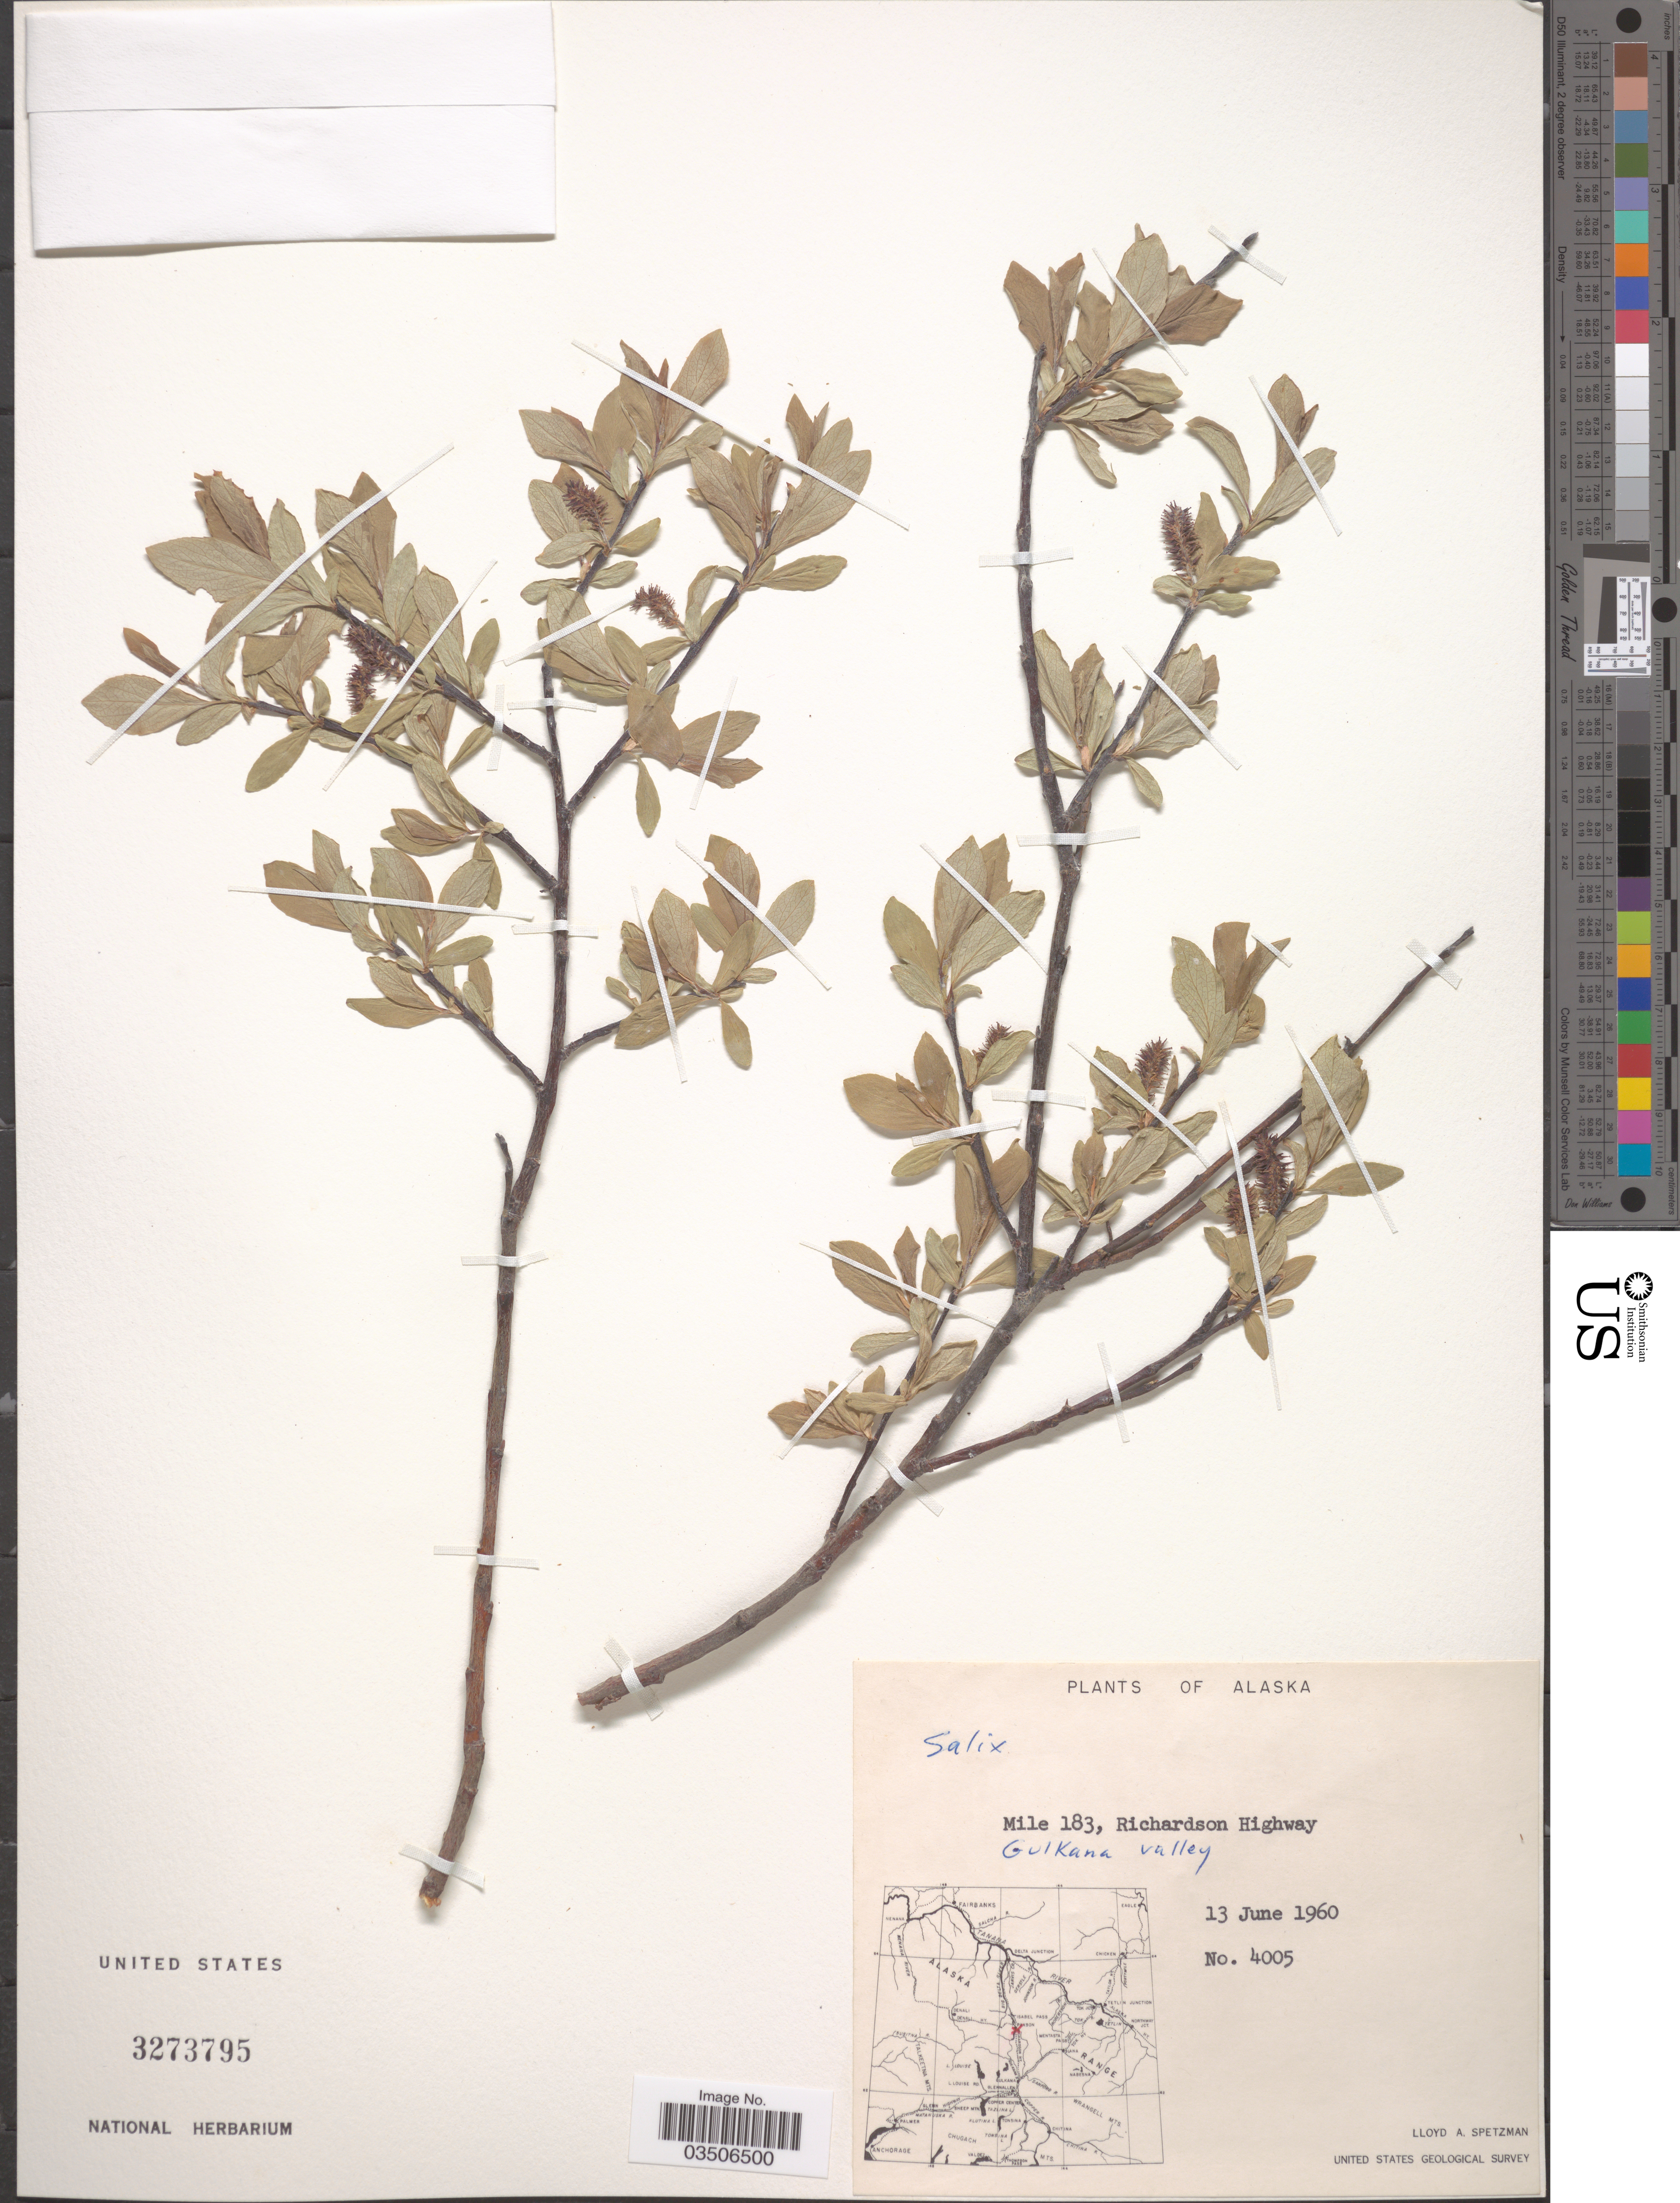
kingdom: Plantae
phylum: Tracheophyta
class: Magnoliopsida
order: Malpighiales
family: Salicaceae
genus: Salix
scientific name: Salix cordata x S. sericea Marshall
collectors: L. Spetzman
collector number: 4005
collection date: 1960-06-13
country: United States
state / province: Alaska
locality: Mile 183, Richardson Highway. Gulkana valley.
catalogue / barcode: US 3273795